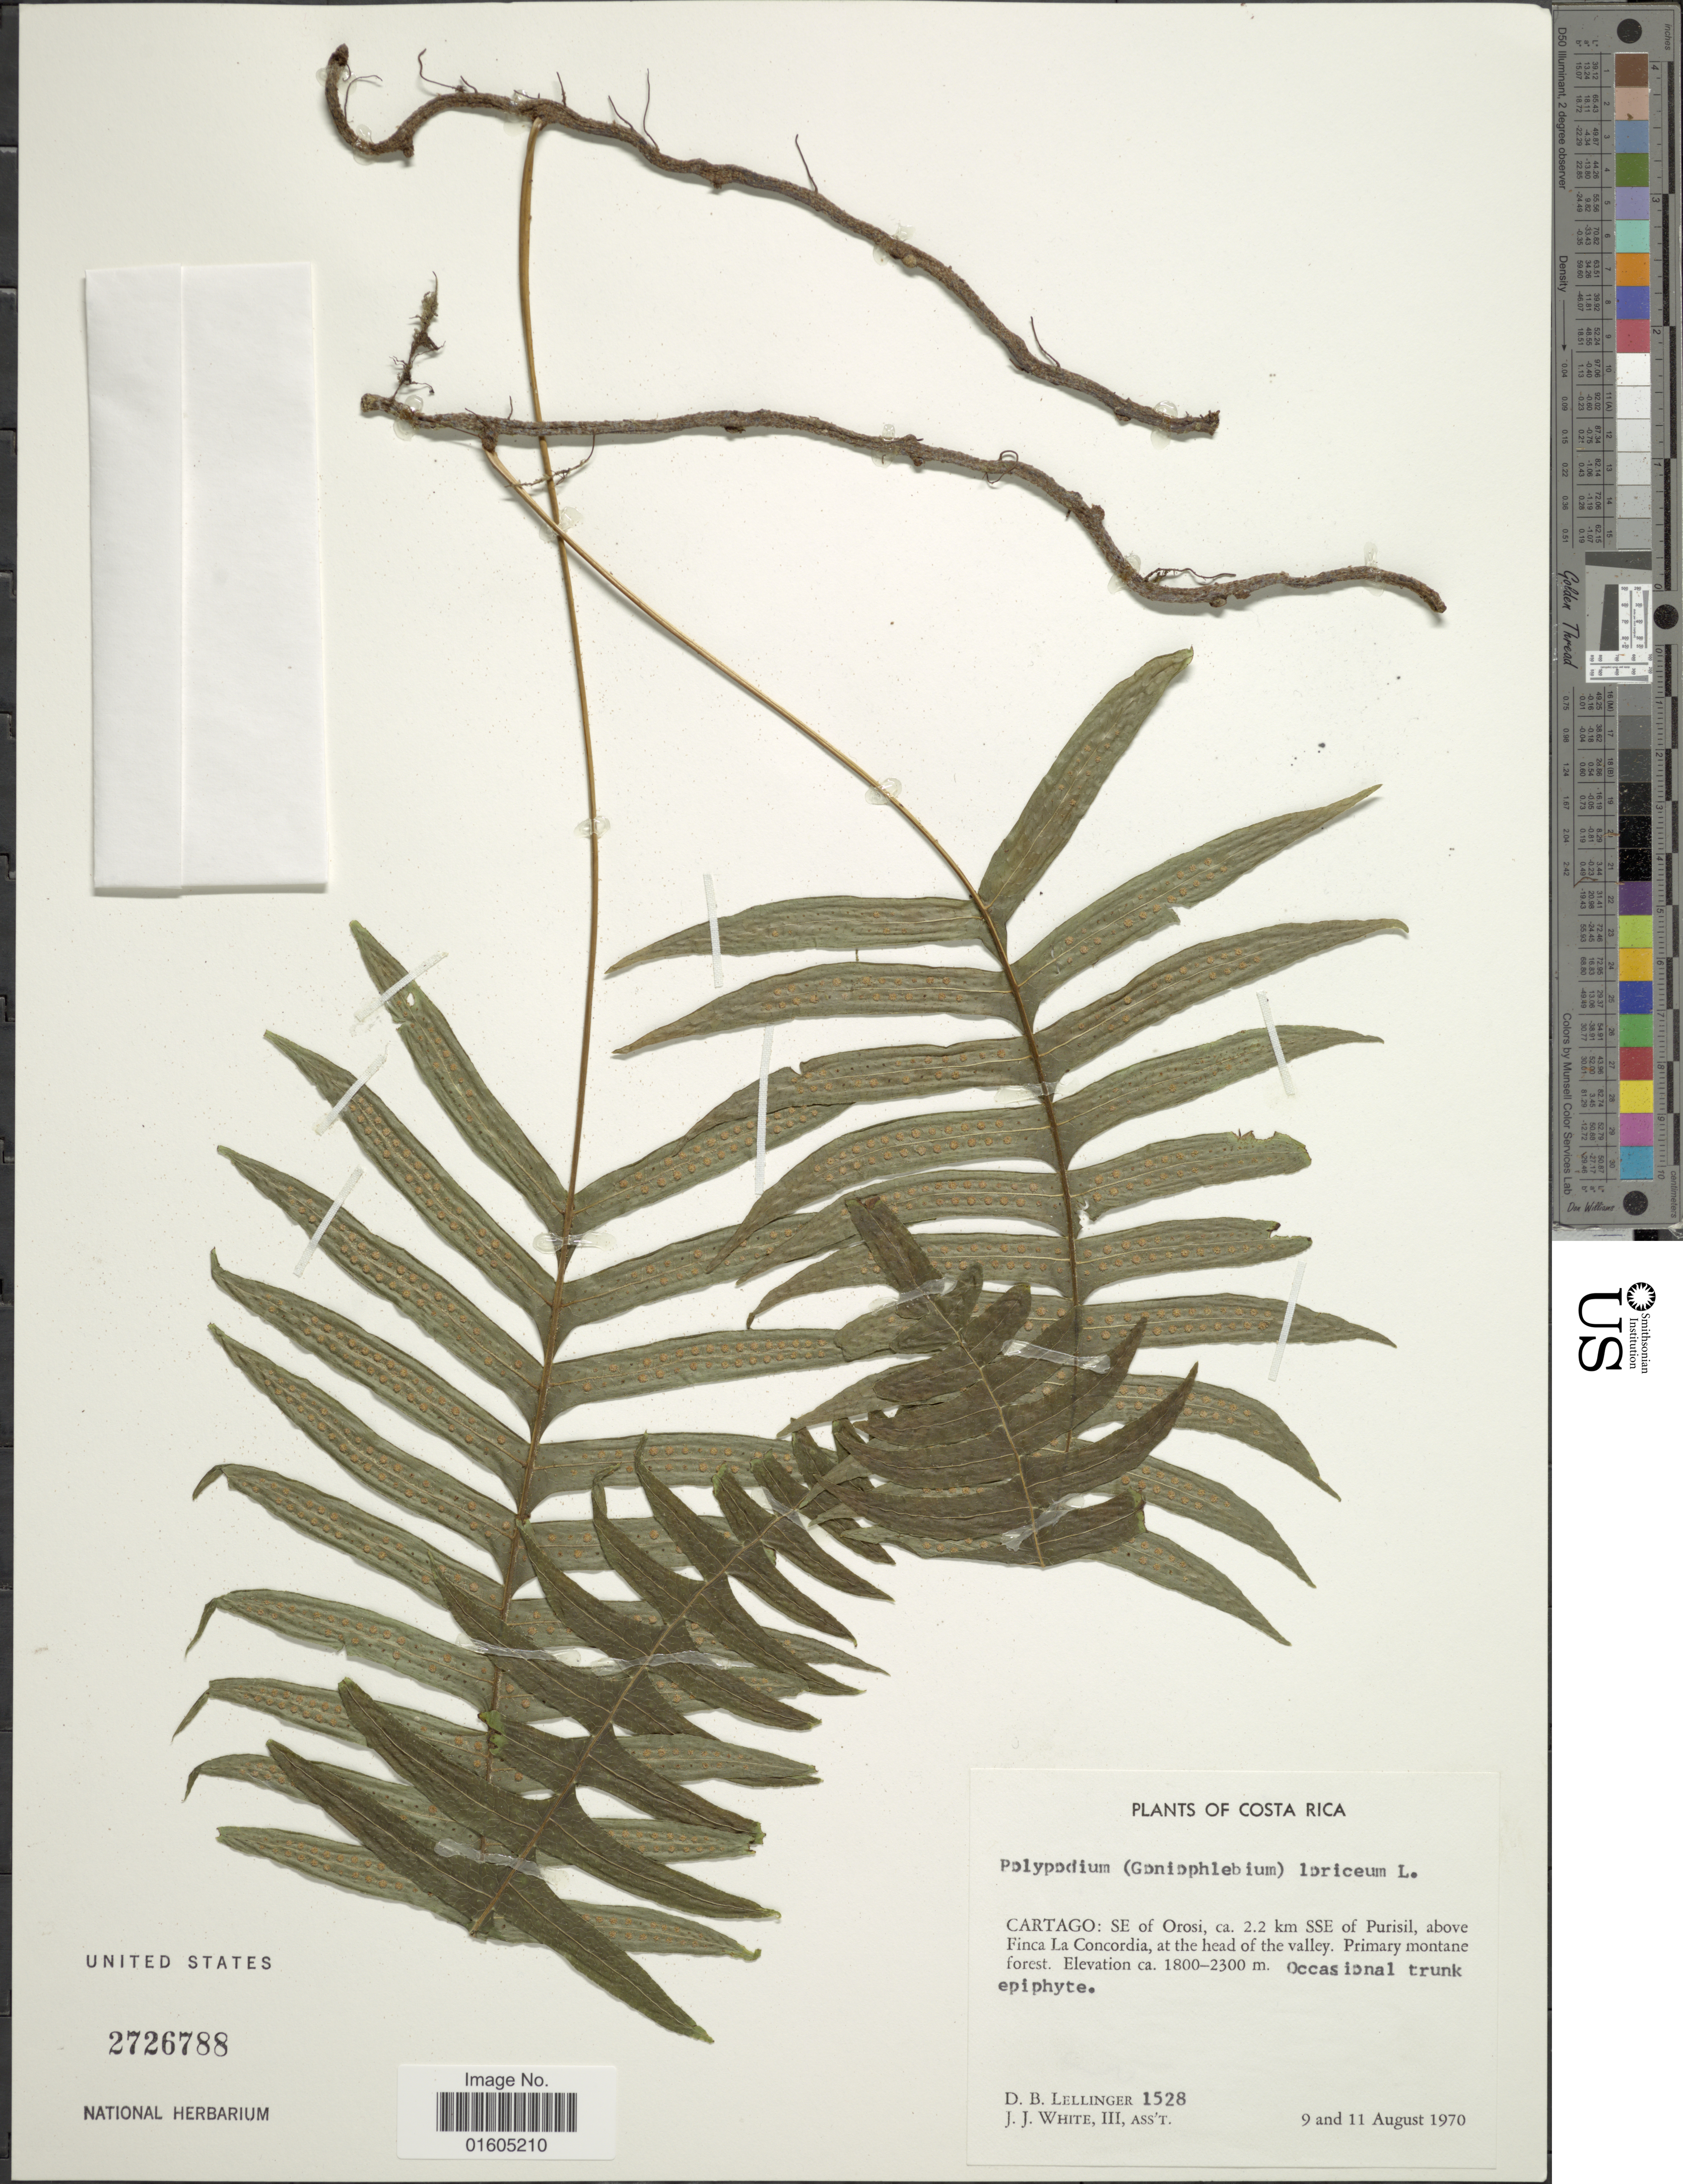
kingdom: Plantae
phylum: Tracheophyta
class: Polypodiopsida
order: Polypodiales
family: Polypodiaceae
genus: Serpocaulon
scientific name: Serpocaulon loriceum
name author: (L.) A.R. Sm.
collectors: D. B. Lellinger & J. J. White III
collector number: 1528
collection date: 1970-08-09/1970-08-11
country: Costa Rica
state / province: Cartago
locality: Costa Rica. Cartago: SE of Orosi, ca. 2.2 km SSE of Purisil, above Finca La Concordia, at the head of the valley. Primary montane forest.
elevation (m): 1800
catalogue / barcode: US 2726788